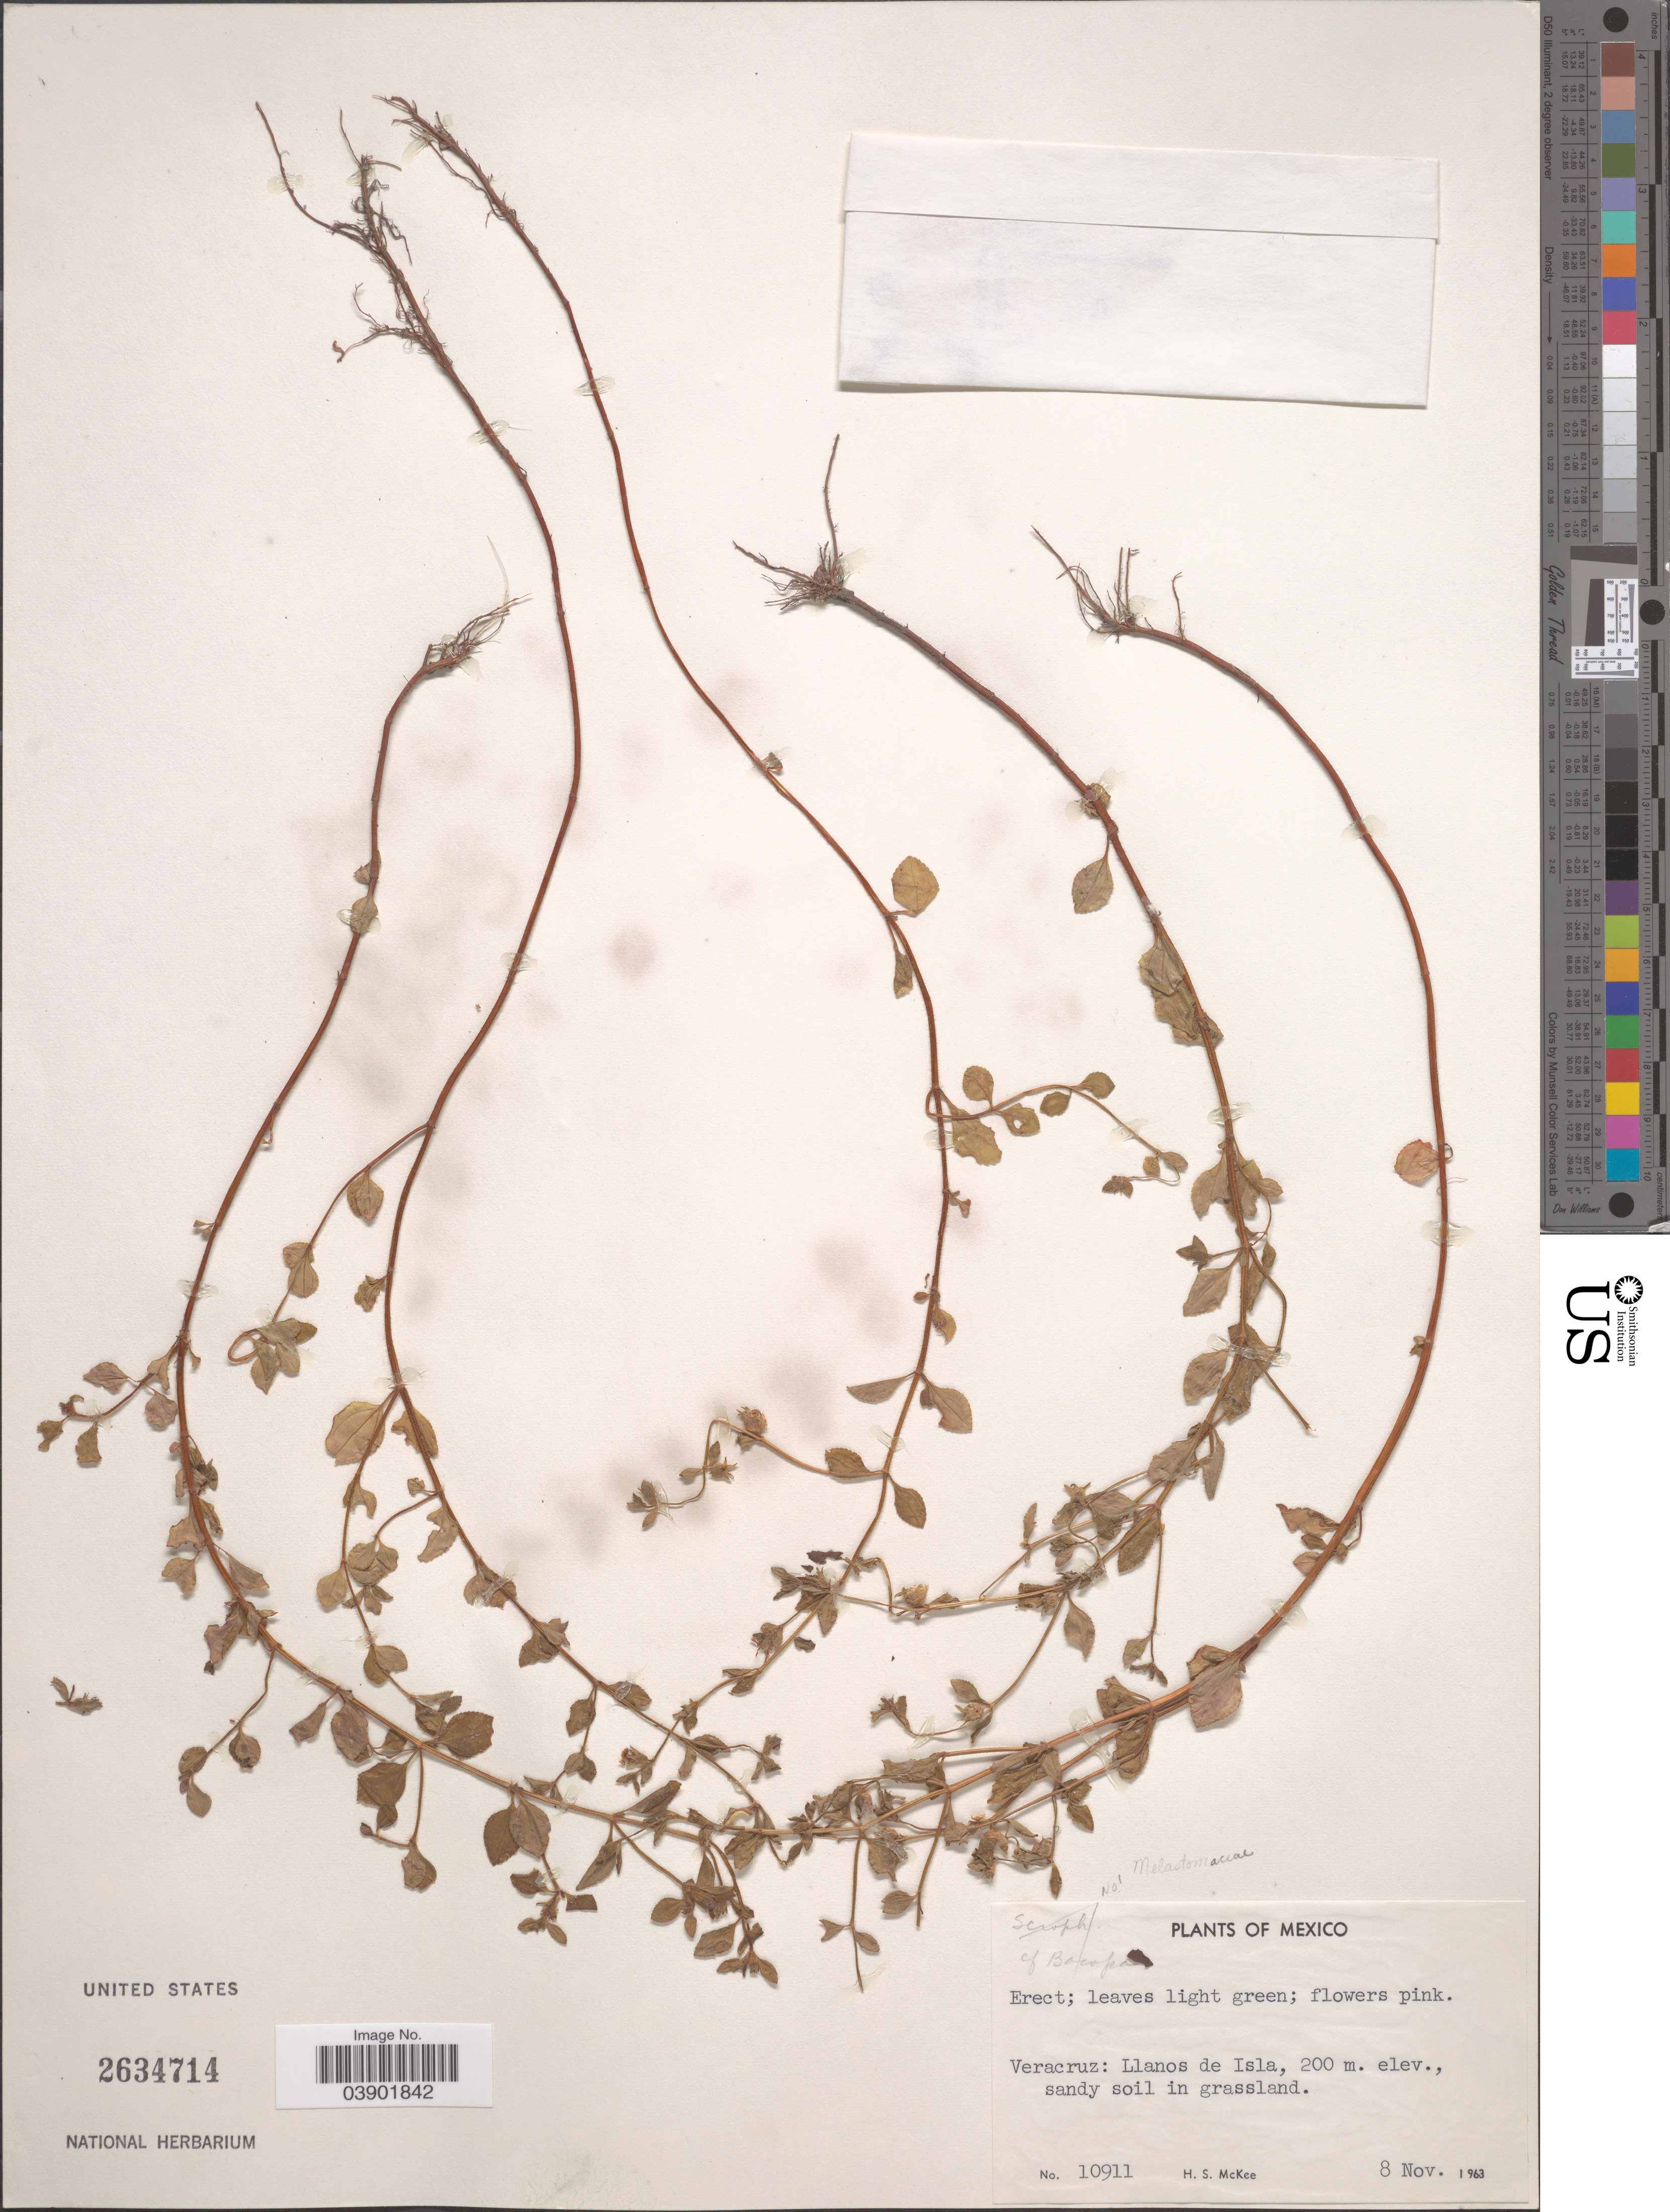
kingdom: Plantae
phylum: Tracheophyta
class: Magnoliopsida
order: Lamiales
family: Plantaginaceae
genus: Bacopa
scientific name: Bacopa sp.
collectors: H. S. McKee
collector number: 10911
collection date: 1963-11-08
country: Mexico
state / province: Veracruz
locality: Veracruz: Llanos de Isla.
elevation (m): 200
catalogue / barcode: US 2634714